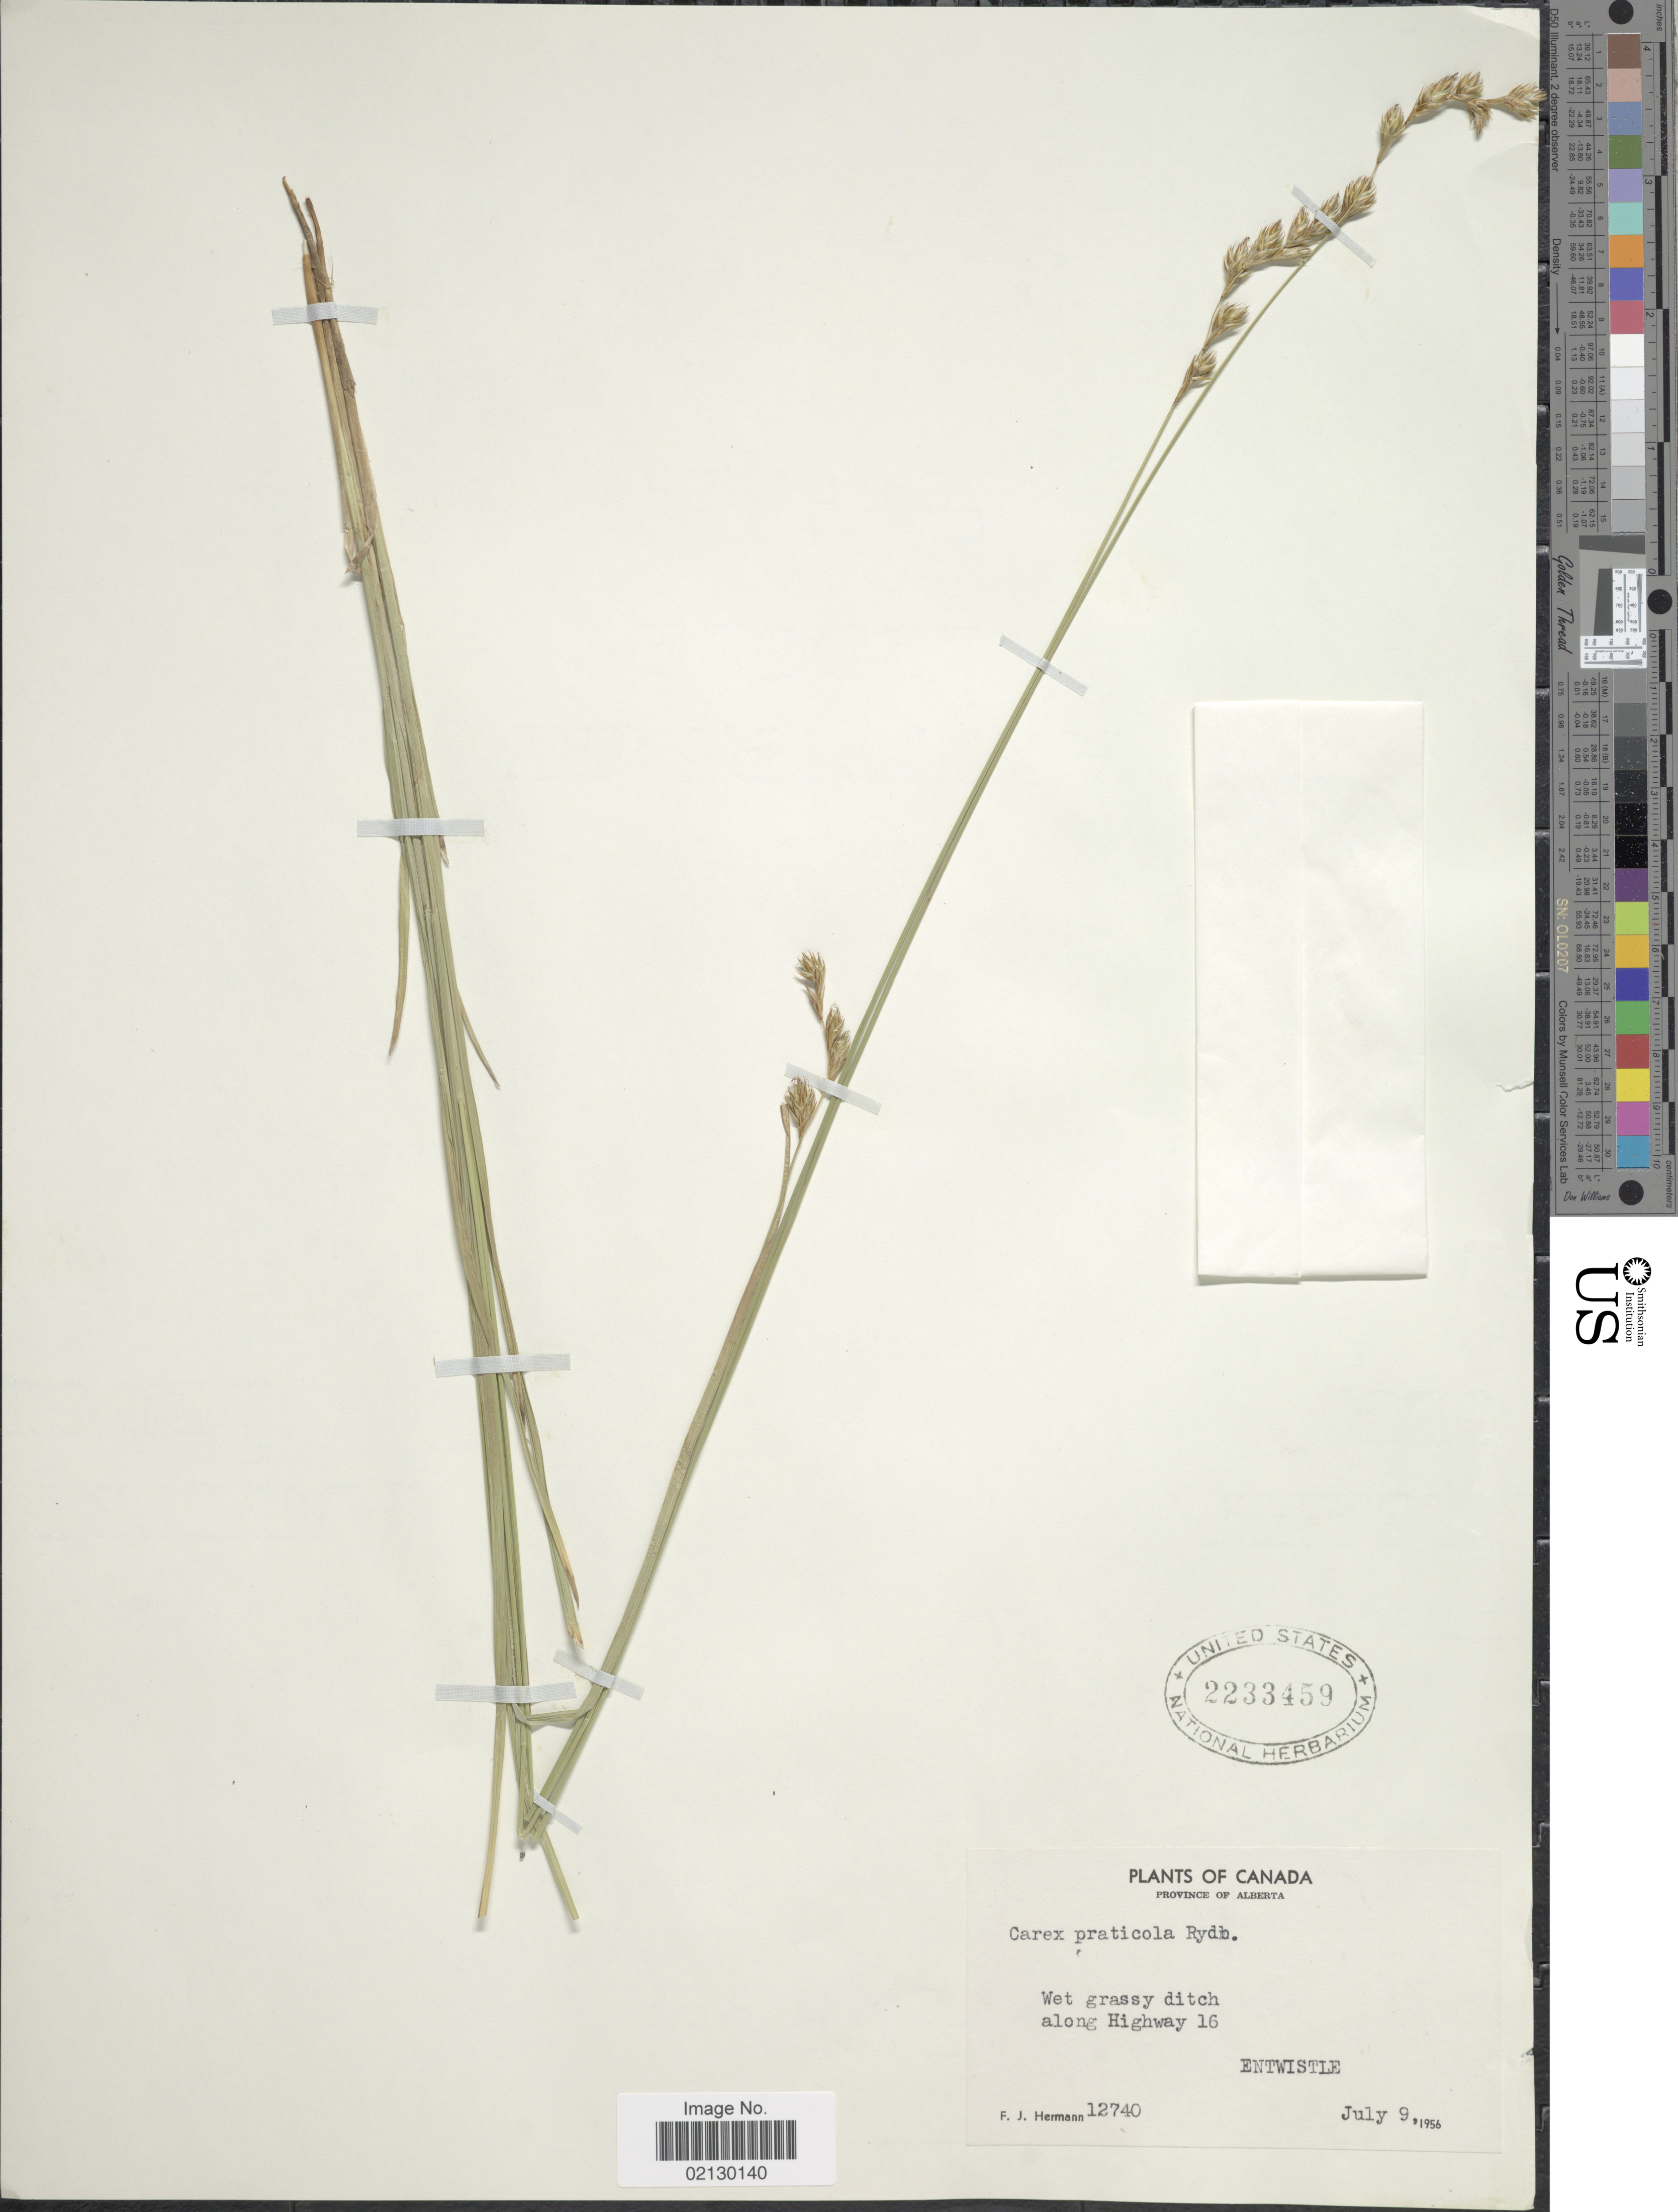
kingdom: Plantae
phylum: Tracheophyta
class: Liliopsida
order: Poales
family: Cyperaceae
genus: Carex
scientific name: Carex praticola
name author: Rydb.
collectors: F. J. Hermann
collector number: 12740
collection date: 1956-07-09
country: Canada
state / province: Alberta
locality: Along Highway 16 Entwistle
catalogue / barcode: US 2233459